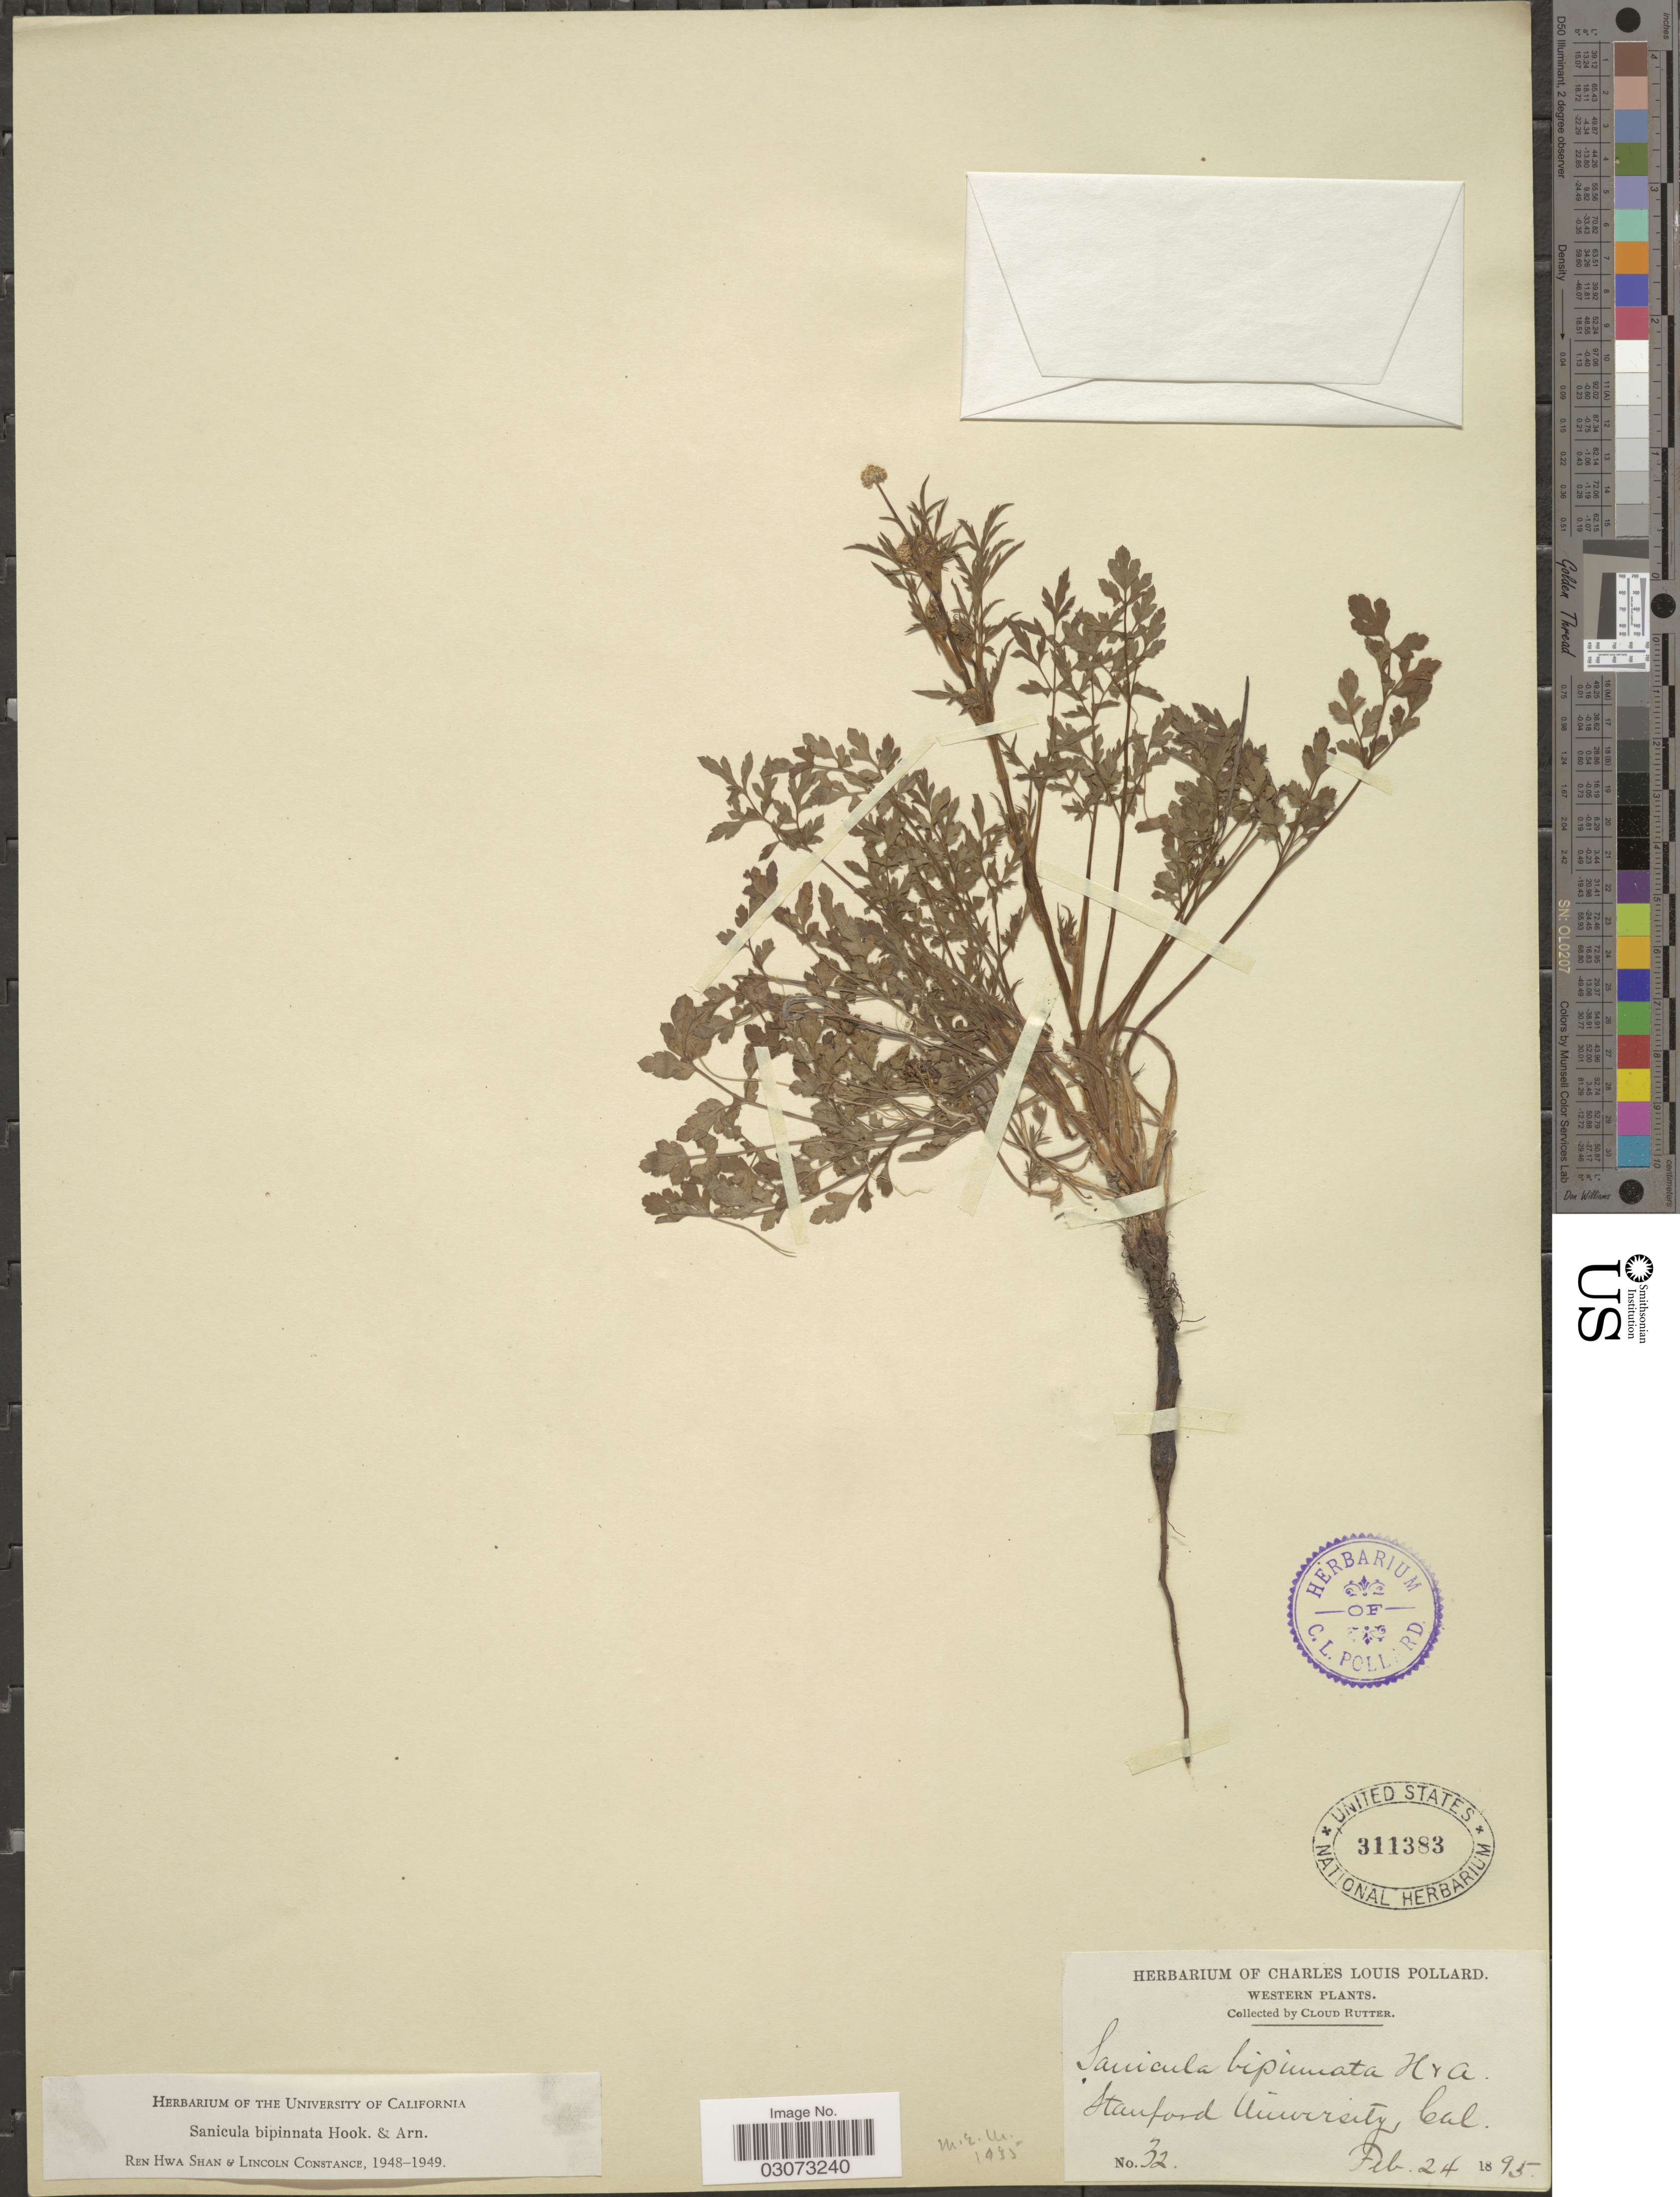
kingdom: Plantae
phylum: Tracheophyta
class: Magnoliopsida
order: Apiales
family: Apiaceae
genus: Sanicula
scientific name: Sanicula bipinnata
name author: Hook. & Arn.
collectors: C. Rutter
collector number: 32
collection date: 1895-02-24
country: United States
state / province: California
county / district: Santa Clara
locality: Western plants. Stanford University.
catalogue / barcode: US 311383